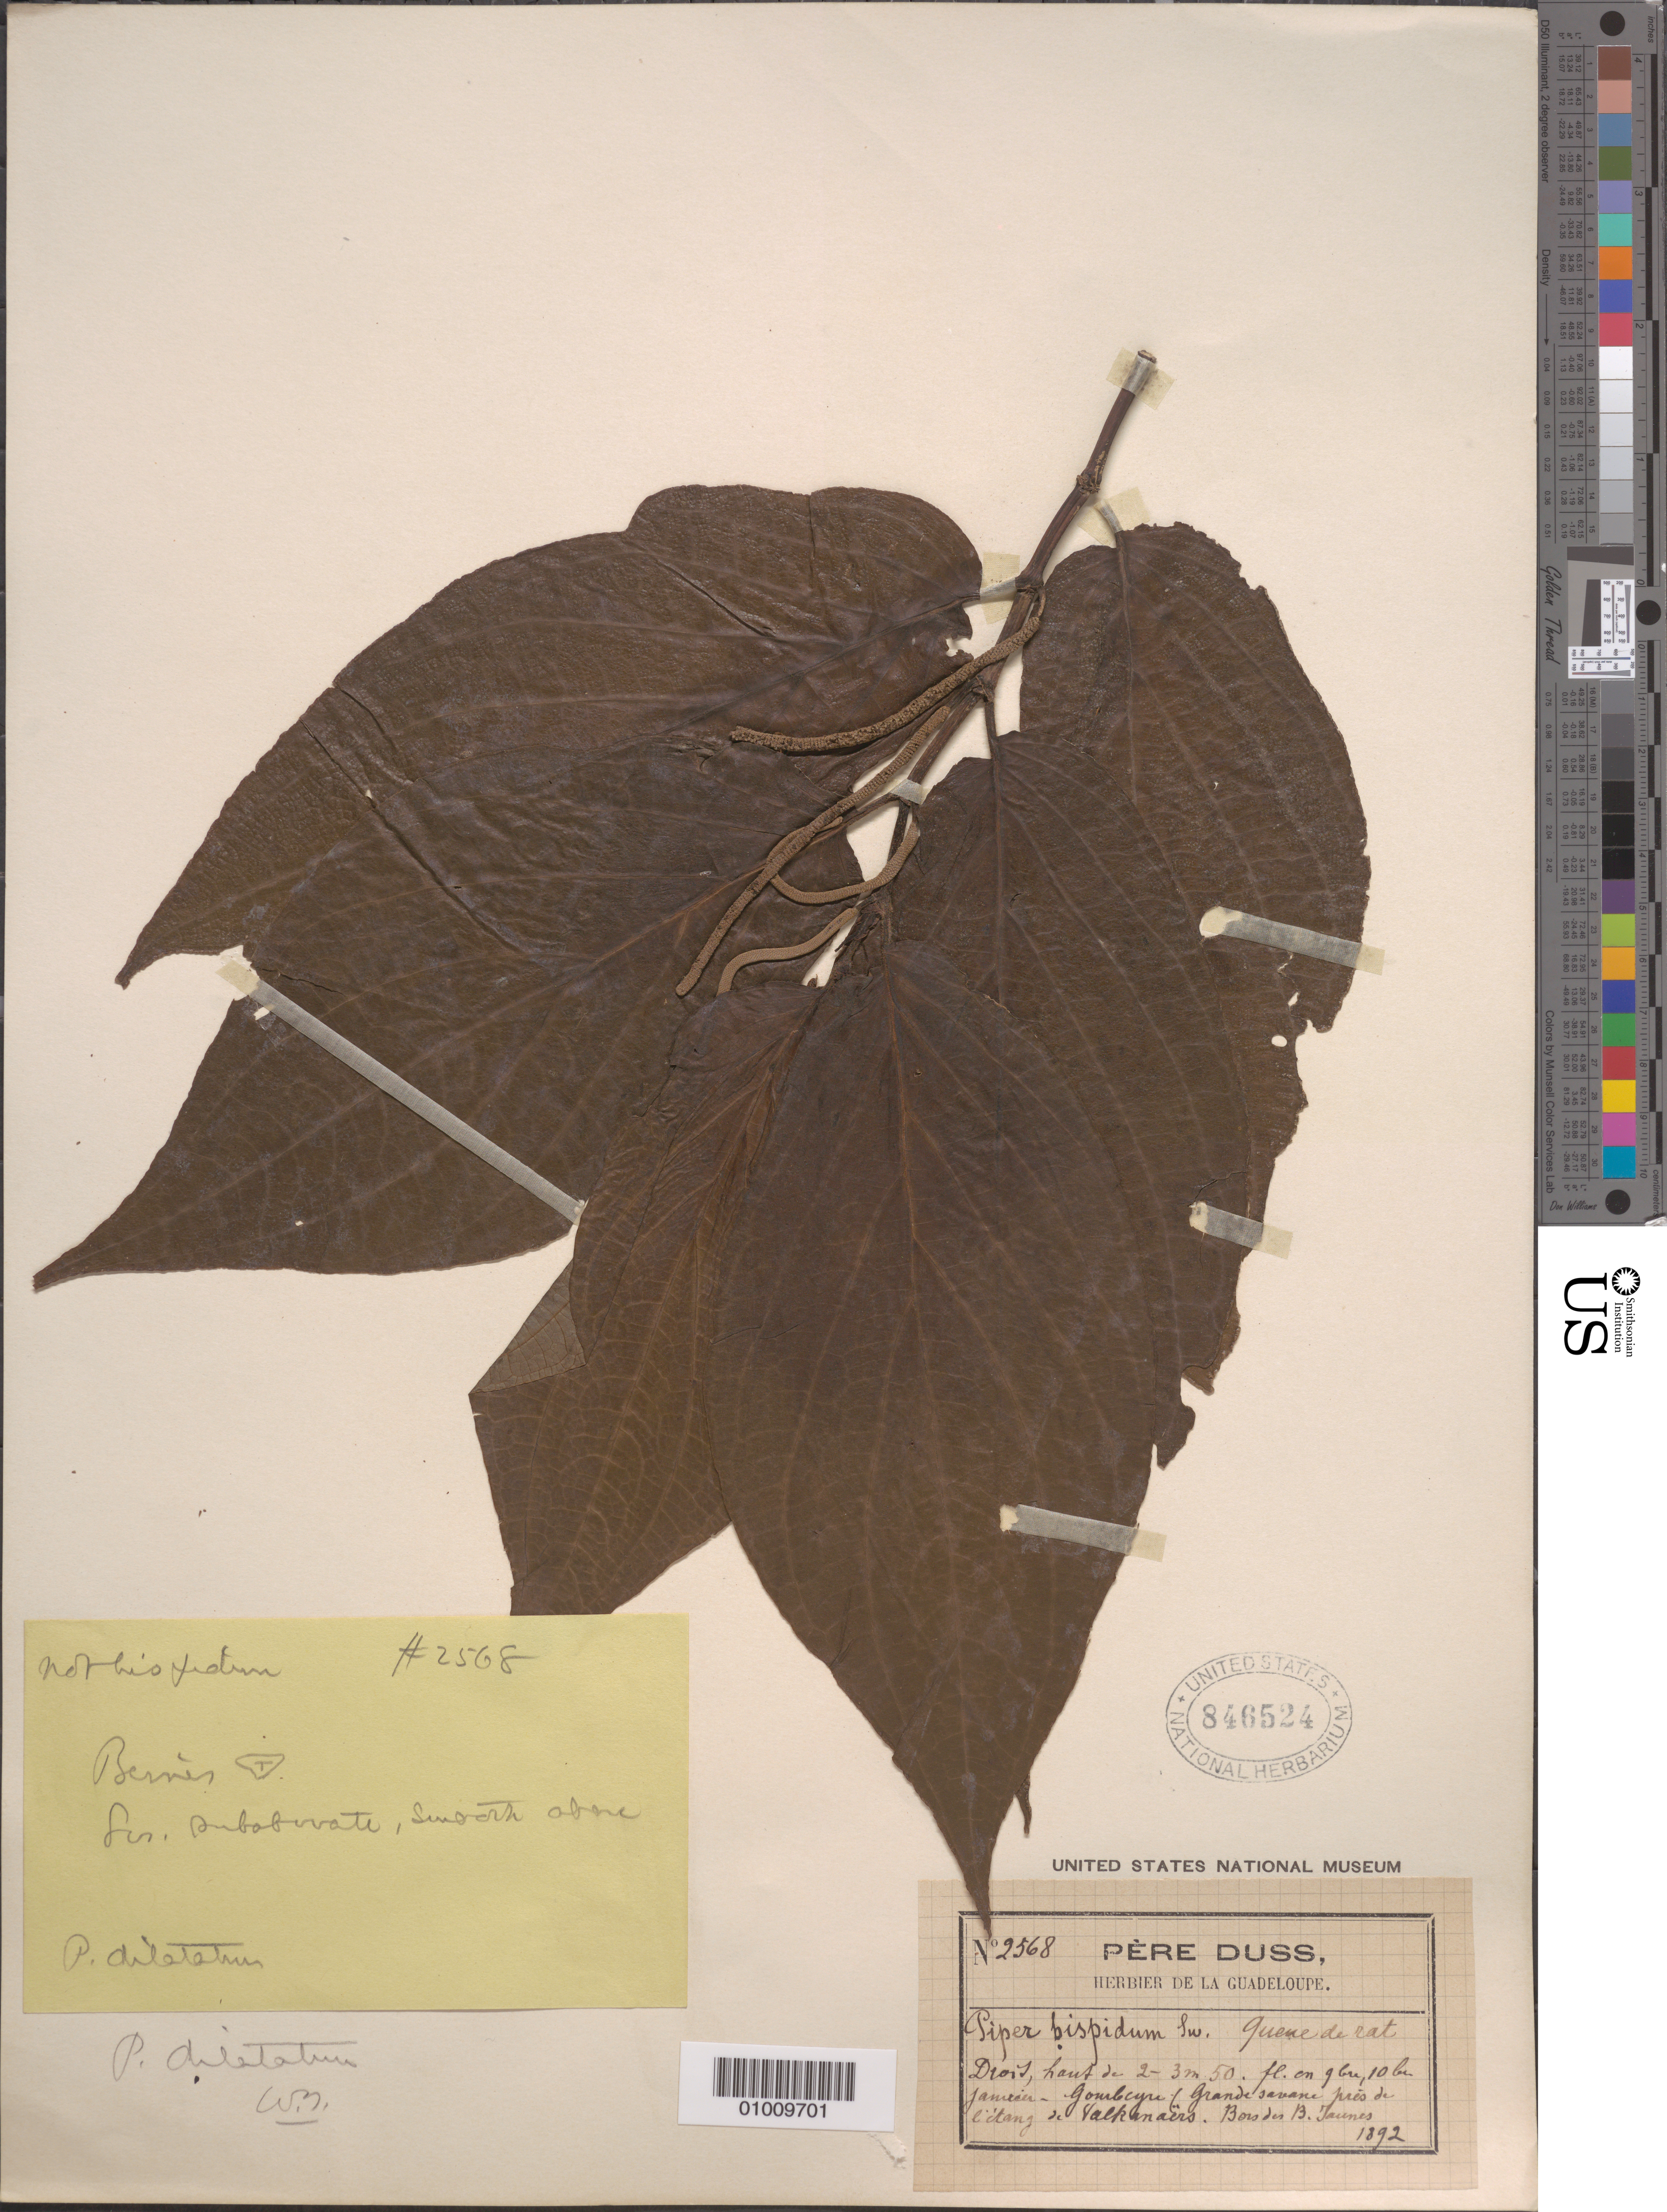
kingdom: Plantae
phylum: Tracheophyta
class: Magnoliopsida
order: Piperales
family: Piperaceae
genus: Piper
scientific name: Piper dilatatum var. dilatatum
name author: Rich.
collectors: Père Duss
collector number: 2568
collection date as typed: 1892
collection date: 1892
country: Guadeloupe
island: Basse Terre [Guadeloupe]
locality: Bois de Jaunes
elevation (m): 2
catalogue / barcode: US 846524